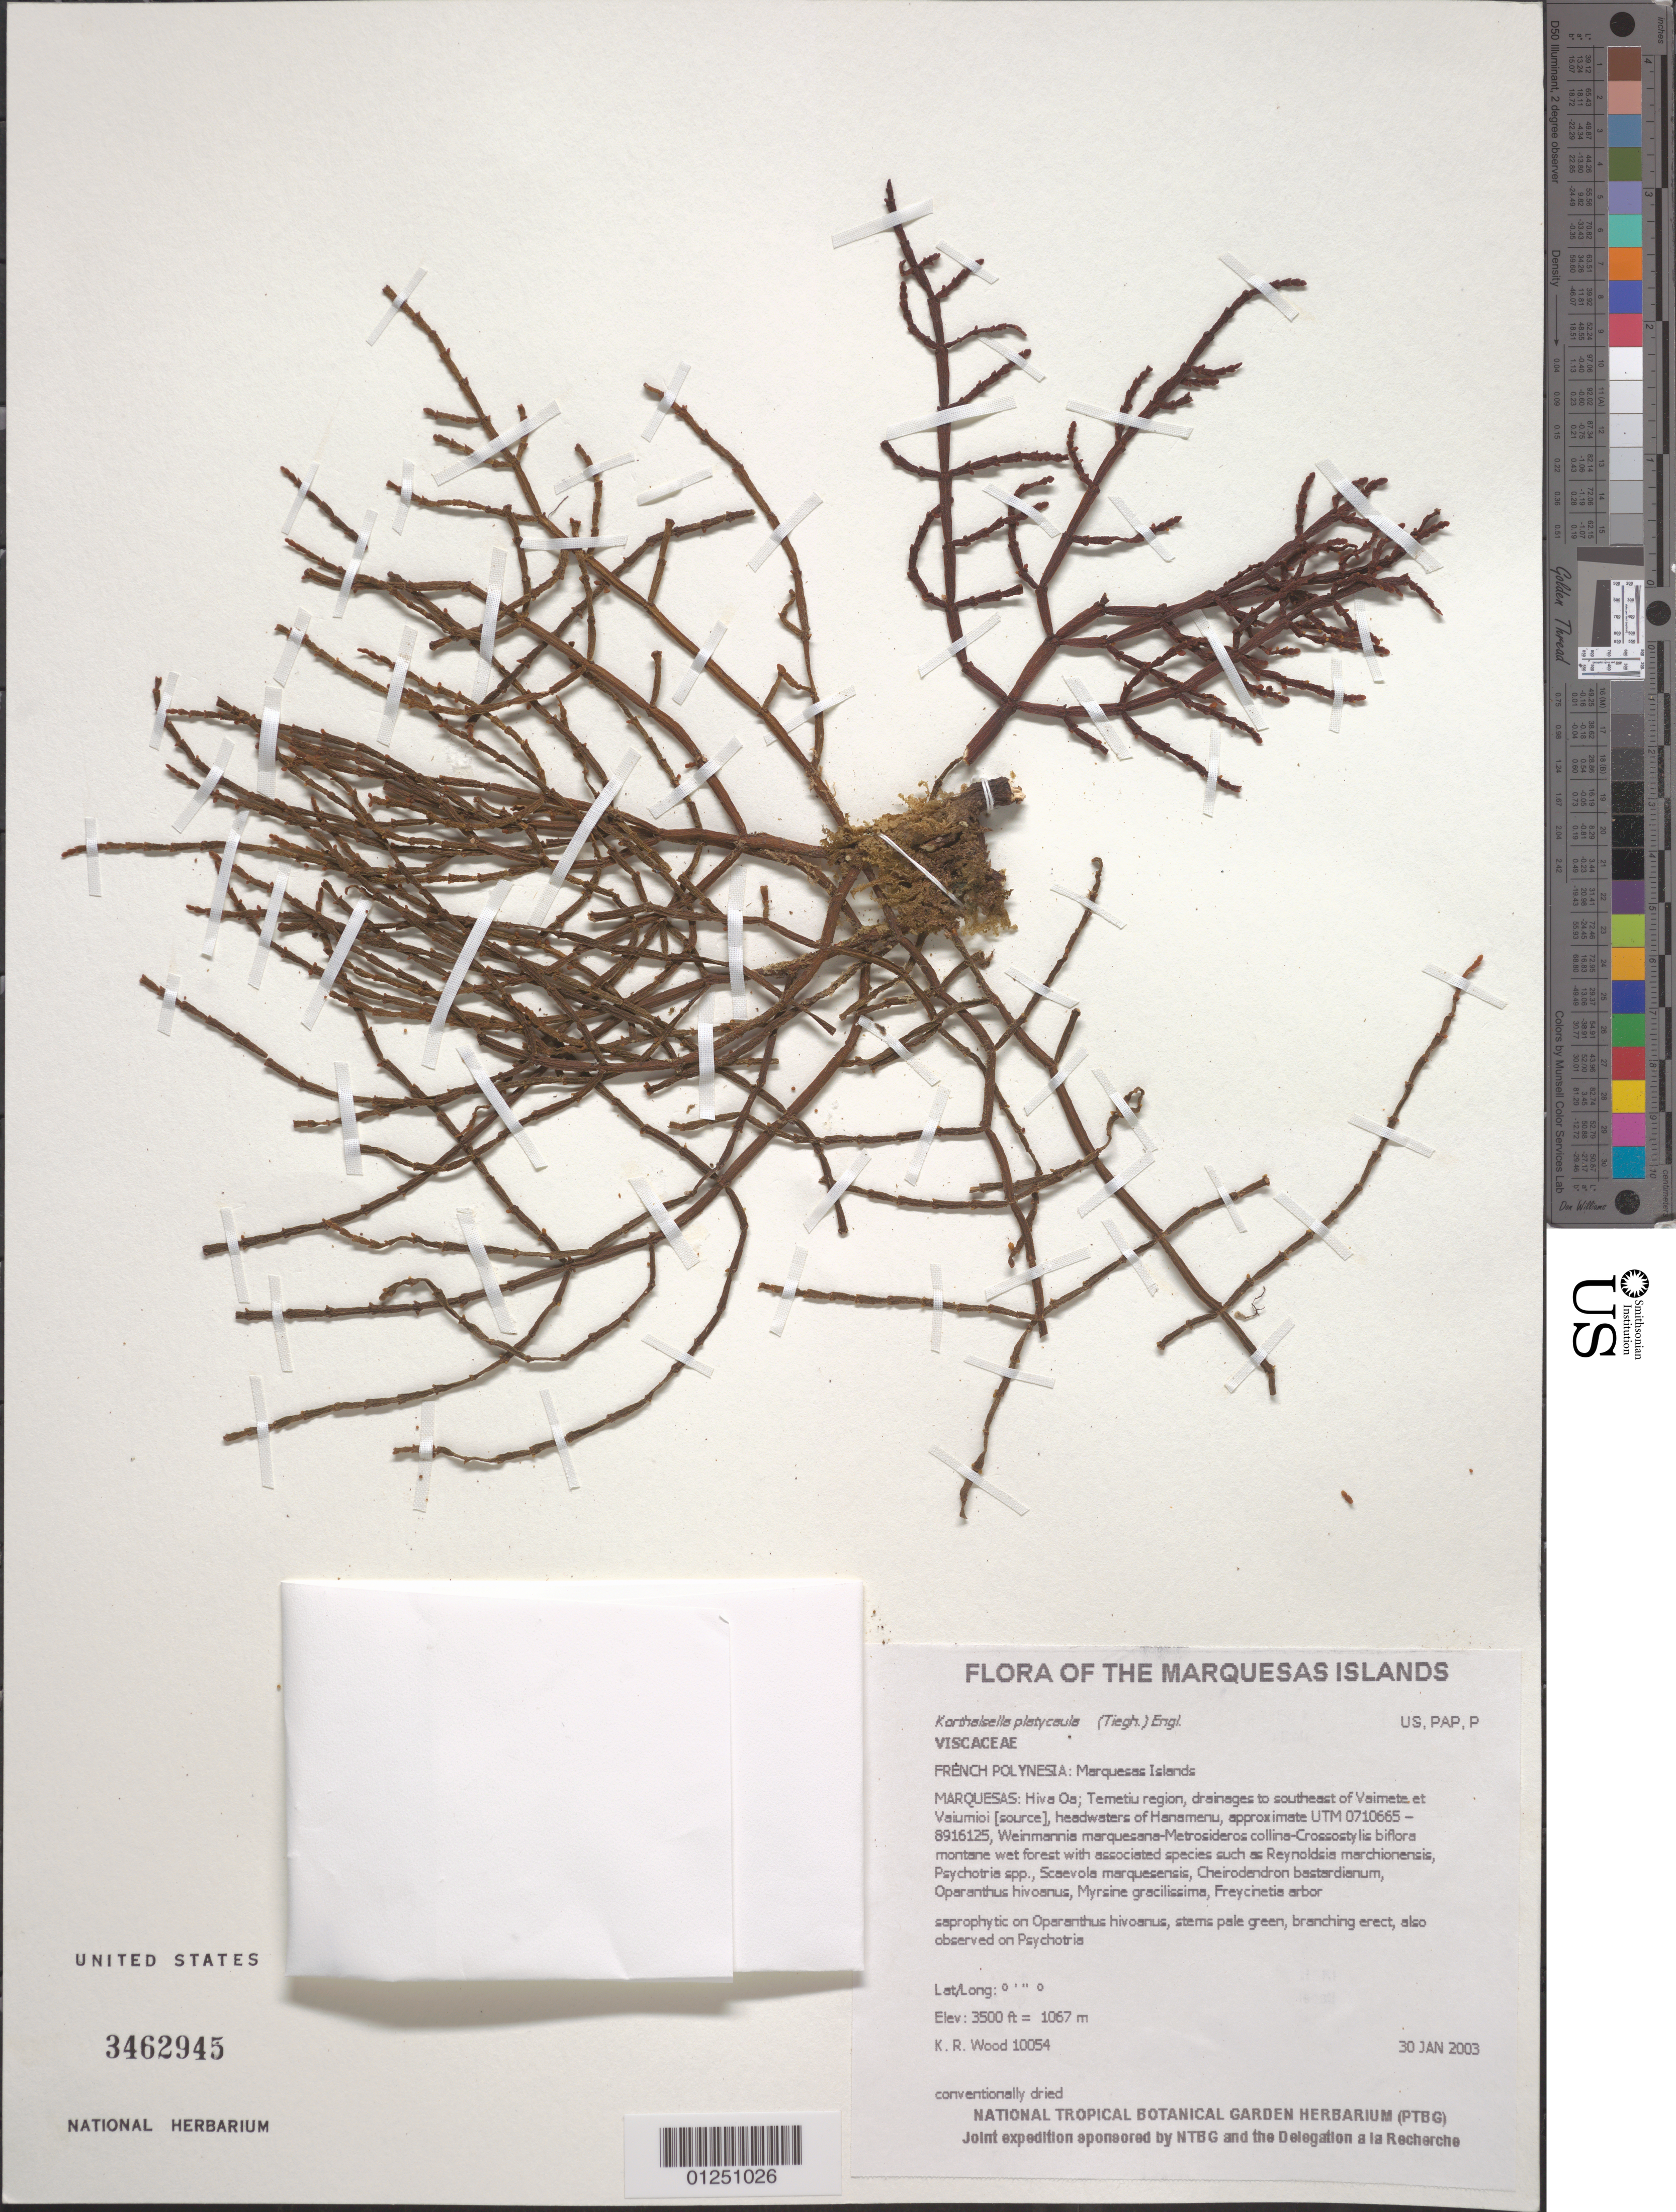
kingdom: Plantae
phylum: Tracheophyta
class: Magnoliopsida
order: Santalales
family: Viscaceae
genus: Korthalsella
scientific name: Korthalsella platycaula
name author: (Tiegh.) Engl.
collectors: K. R. Wood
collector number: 10054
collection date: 2003-01-30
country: French Polynesia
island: Hiva Oa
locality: Temetiu region, drainages to southeast of Vaimete et Vaiumioi [source], headwaters of Hanamenu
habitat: Weinmannia marquesana - Metrosideros collina - Crossostylis biflora montane wet forest. Lower banks of upper drainage, E aspect, moderate slope, closed, wet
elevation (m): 1067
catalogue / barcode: US 3462945